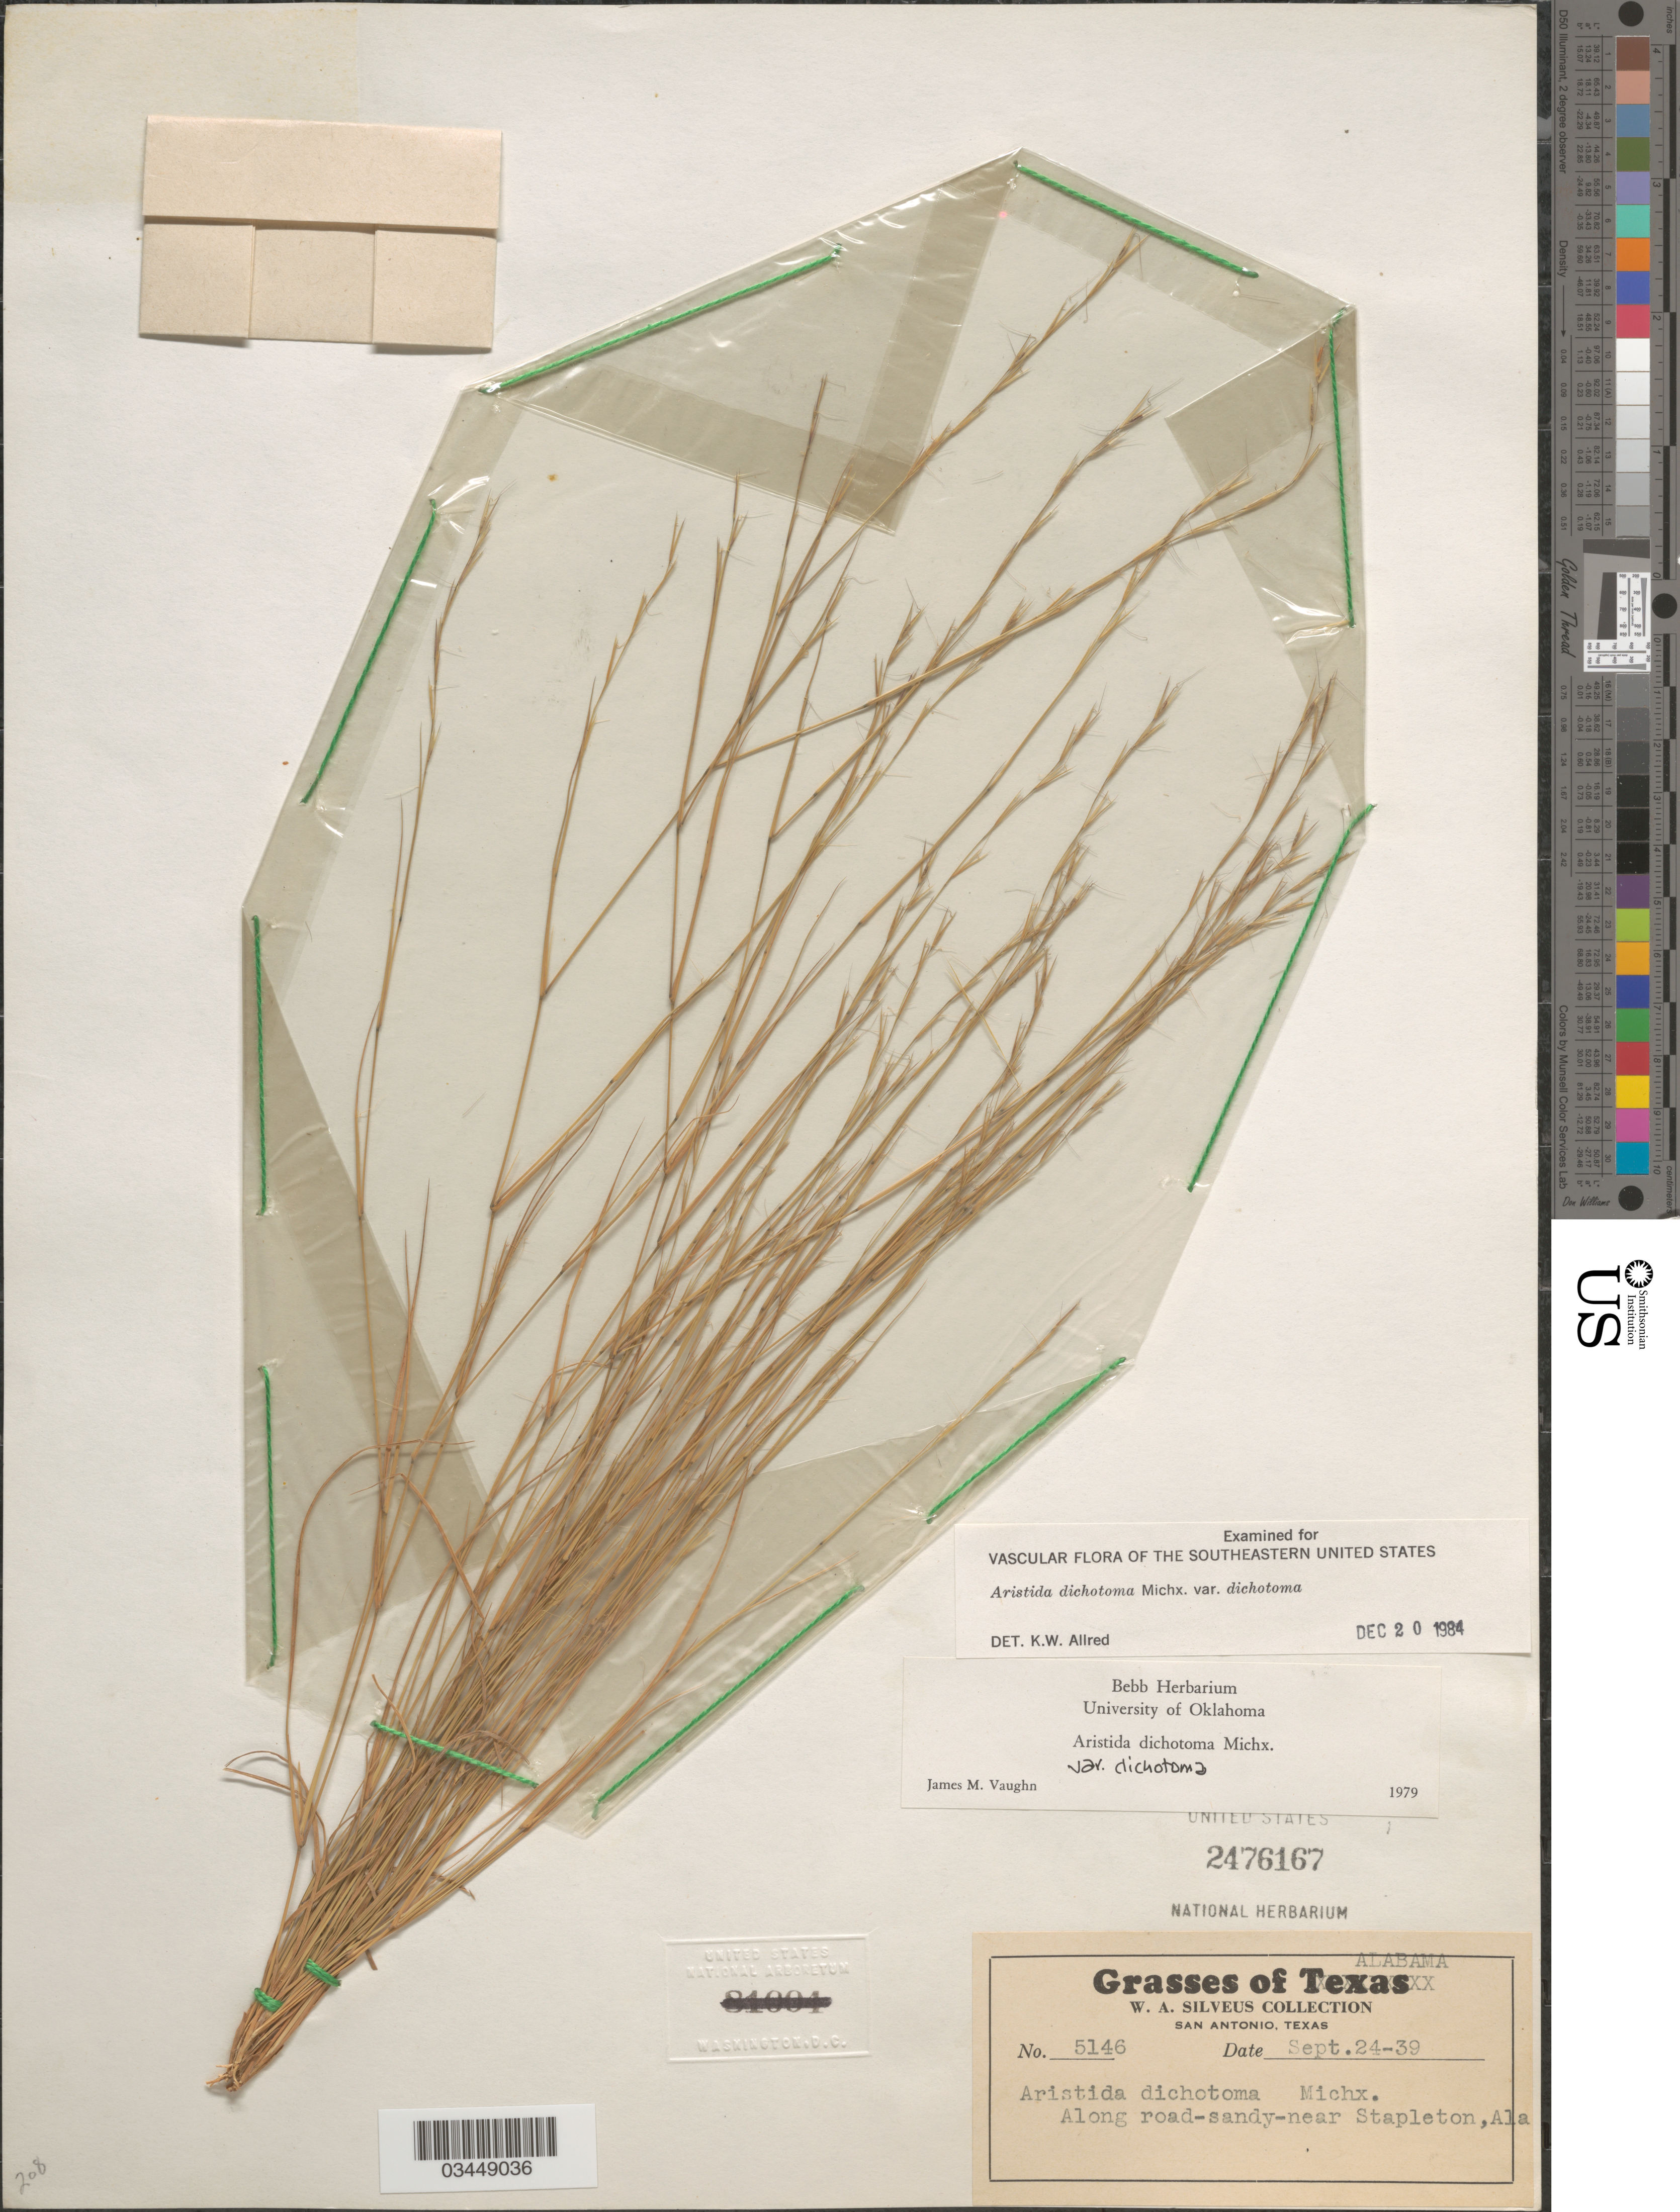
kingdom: Plantae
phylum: Tracheophyta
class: Liliopsida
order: Poales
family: Poaceae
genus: Aristida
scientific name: Aristida dichotoma var. dichotoma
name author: Michx.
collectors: W. Silveus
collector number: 5146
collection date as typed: Transcribed d/m/y: 24/9/39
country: United States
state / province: Alabama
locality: Along road-sandy-near Stapleton.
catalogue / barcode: US 2476167